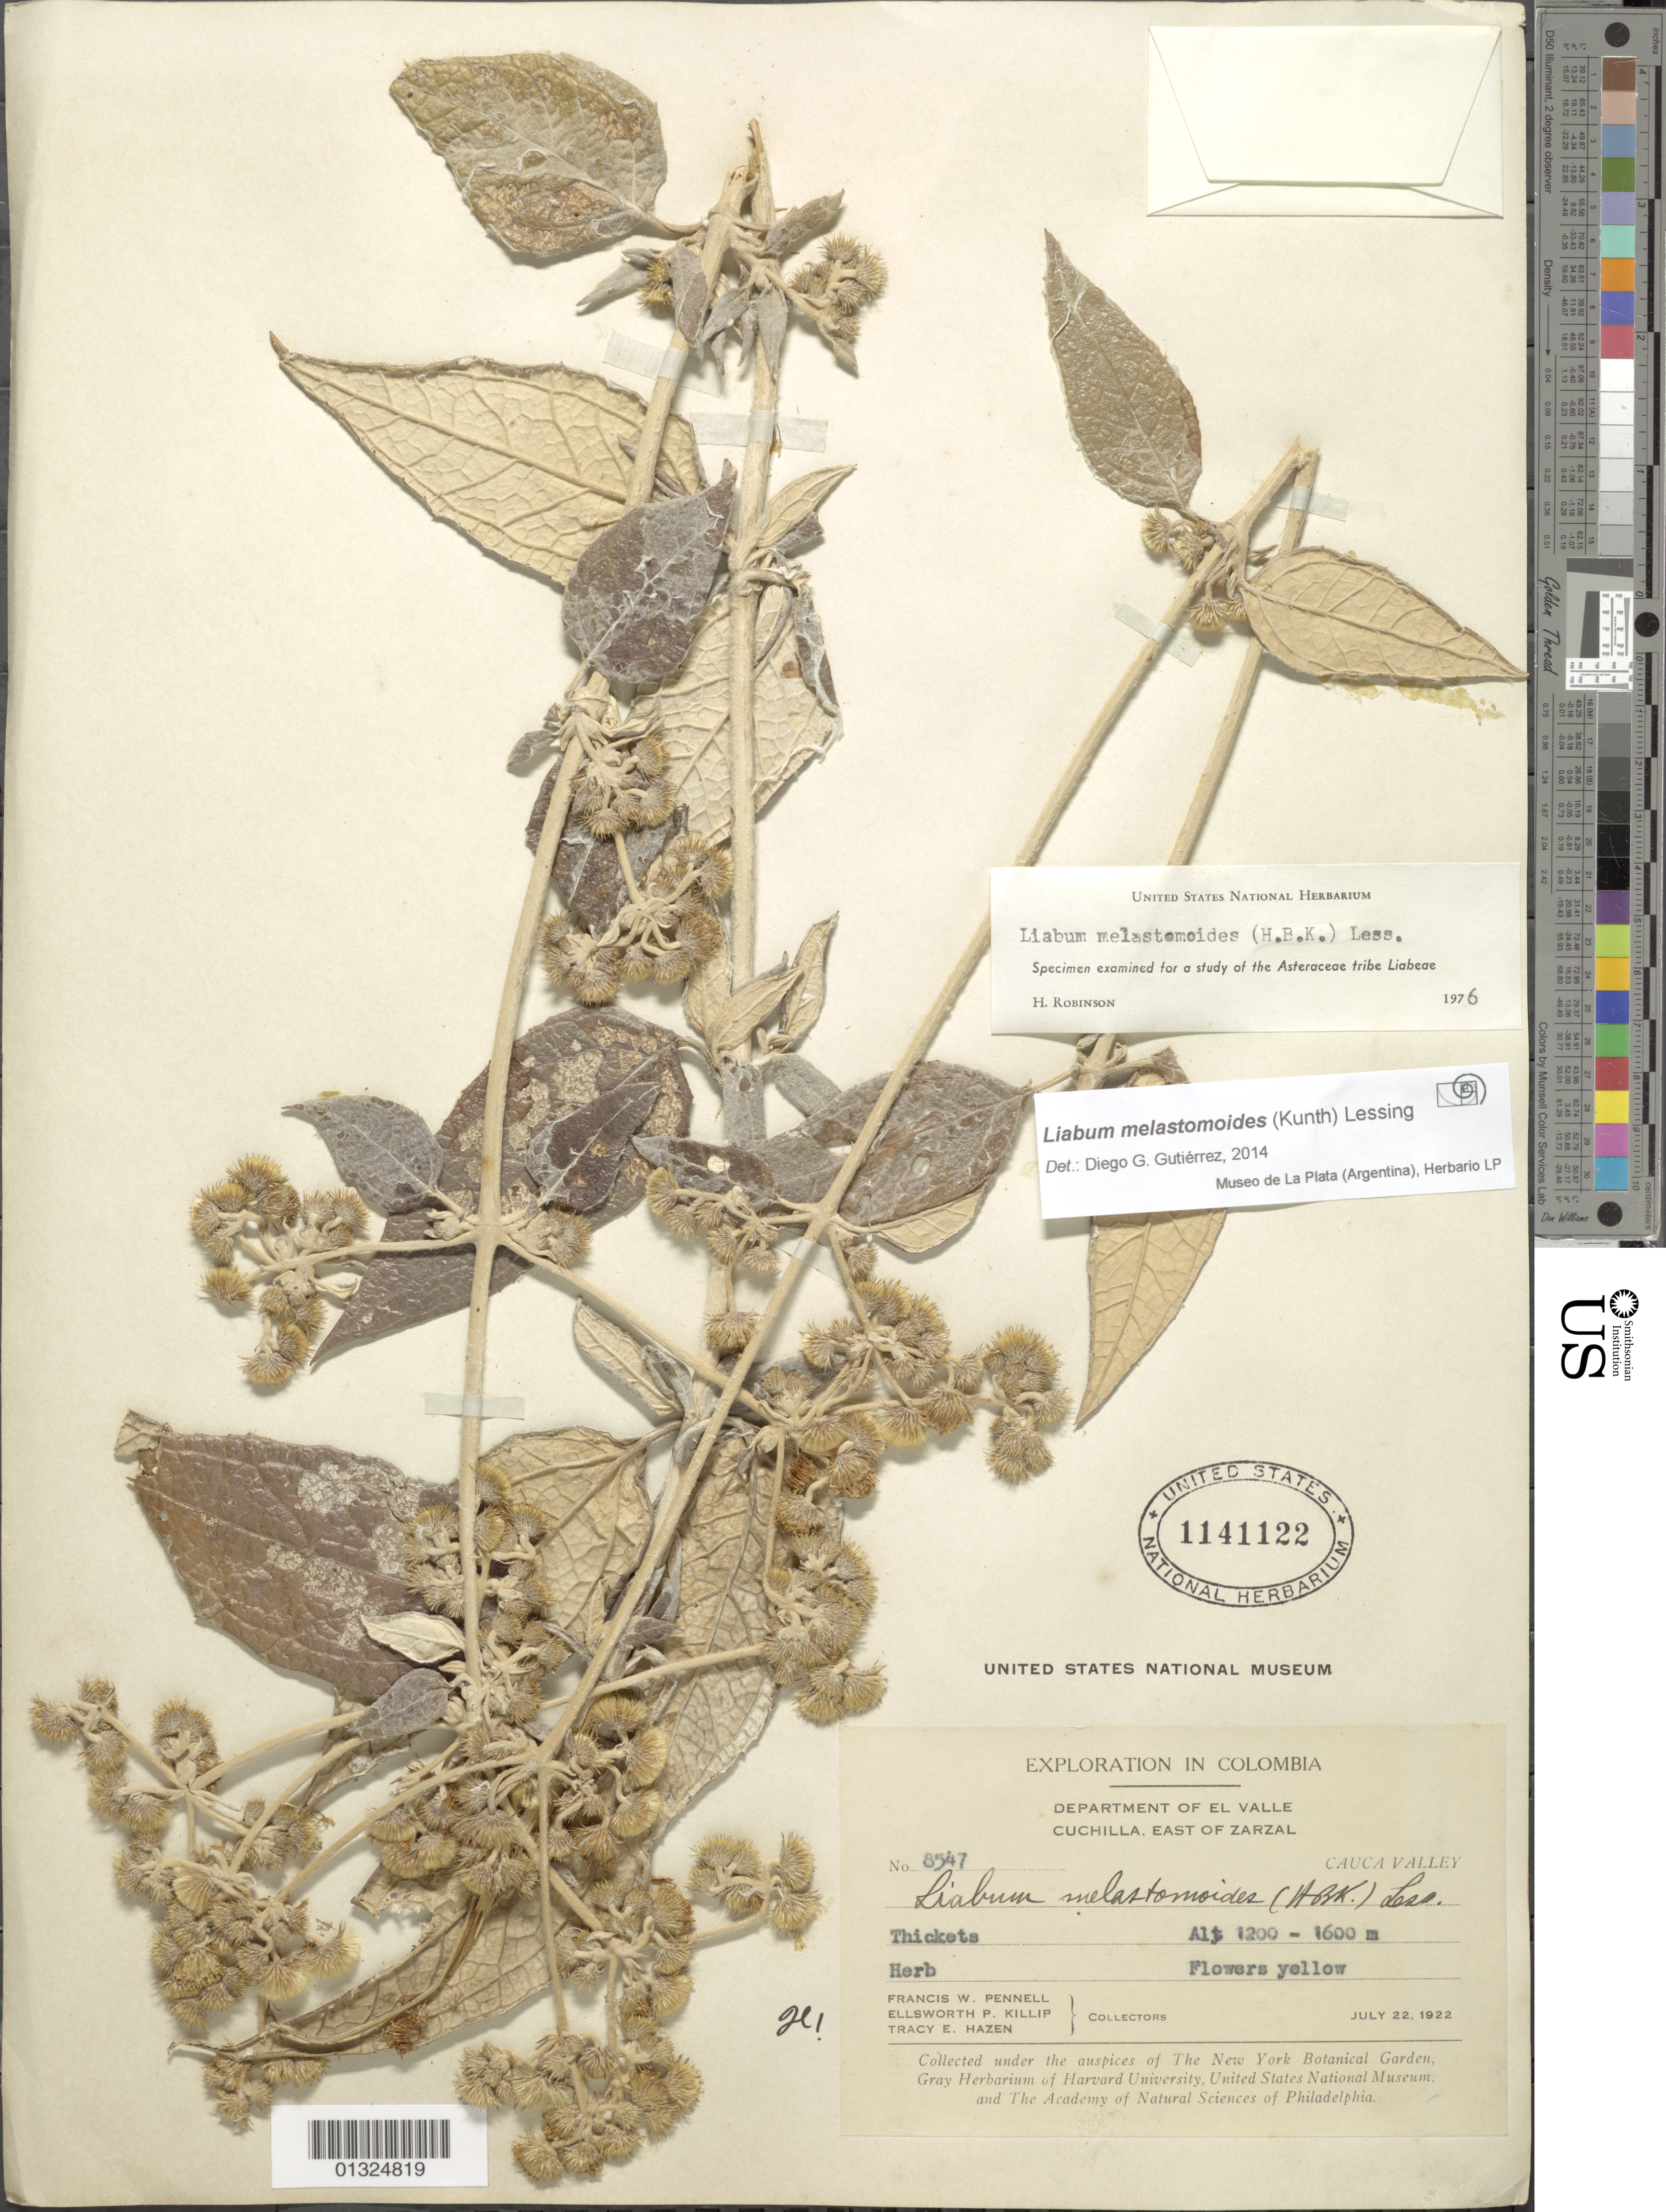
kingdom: Plantae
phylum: Tracheophyta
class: Magnoliopsida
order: Asterales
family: Asteraceae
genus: Liabum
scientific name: Liabum melastomoides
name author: (Kunth) Less.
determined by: Gutierrez, D. G.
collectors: F. W. Pennell, E. P. Killip & T. E. Hazen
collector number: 8547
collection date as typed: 22 Jul 1922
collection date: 1922-07-22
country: Colombia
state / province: Valle del Cauca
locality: Department of El Valle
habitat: Thickets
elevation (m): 1200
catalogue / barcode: US 1141122